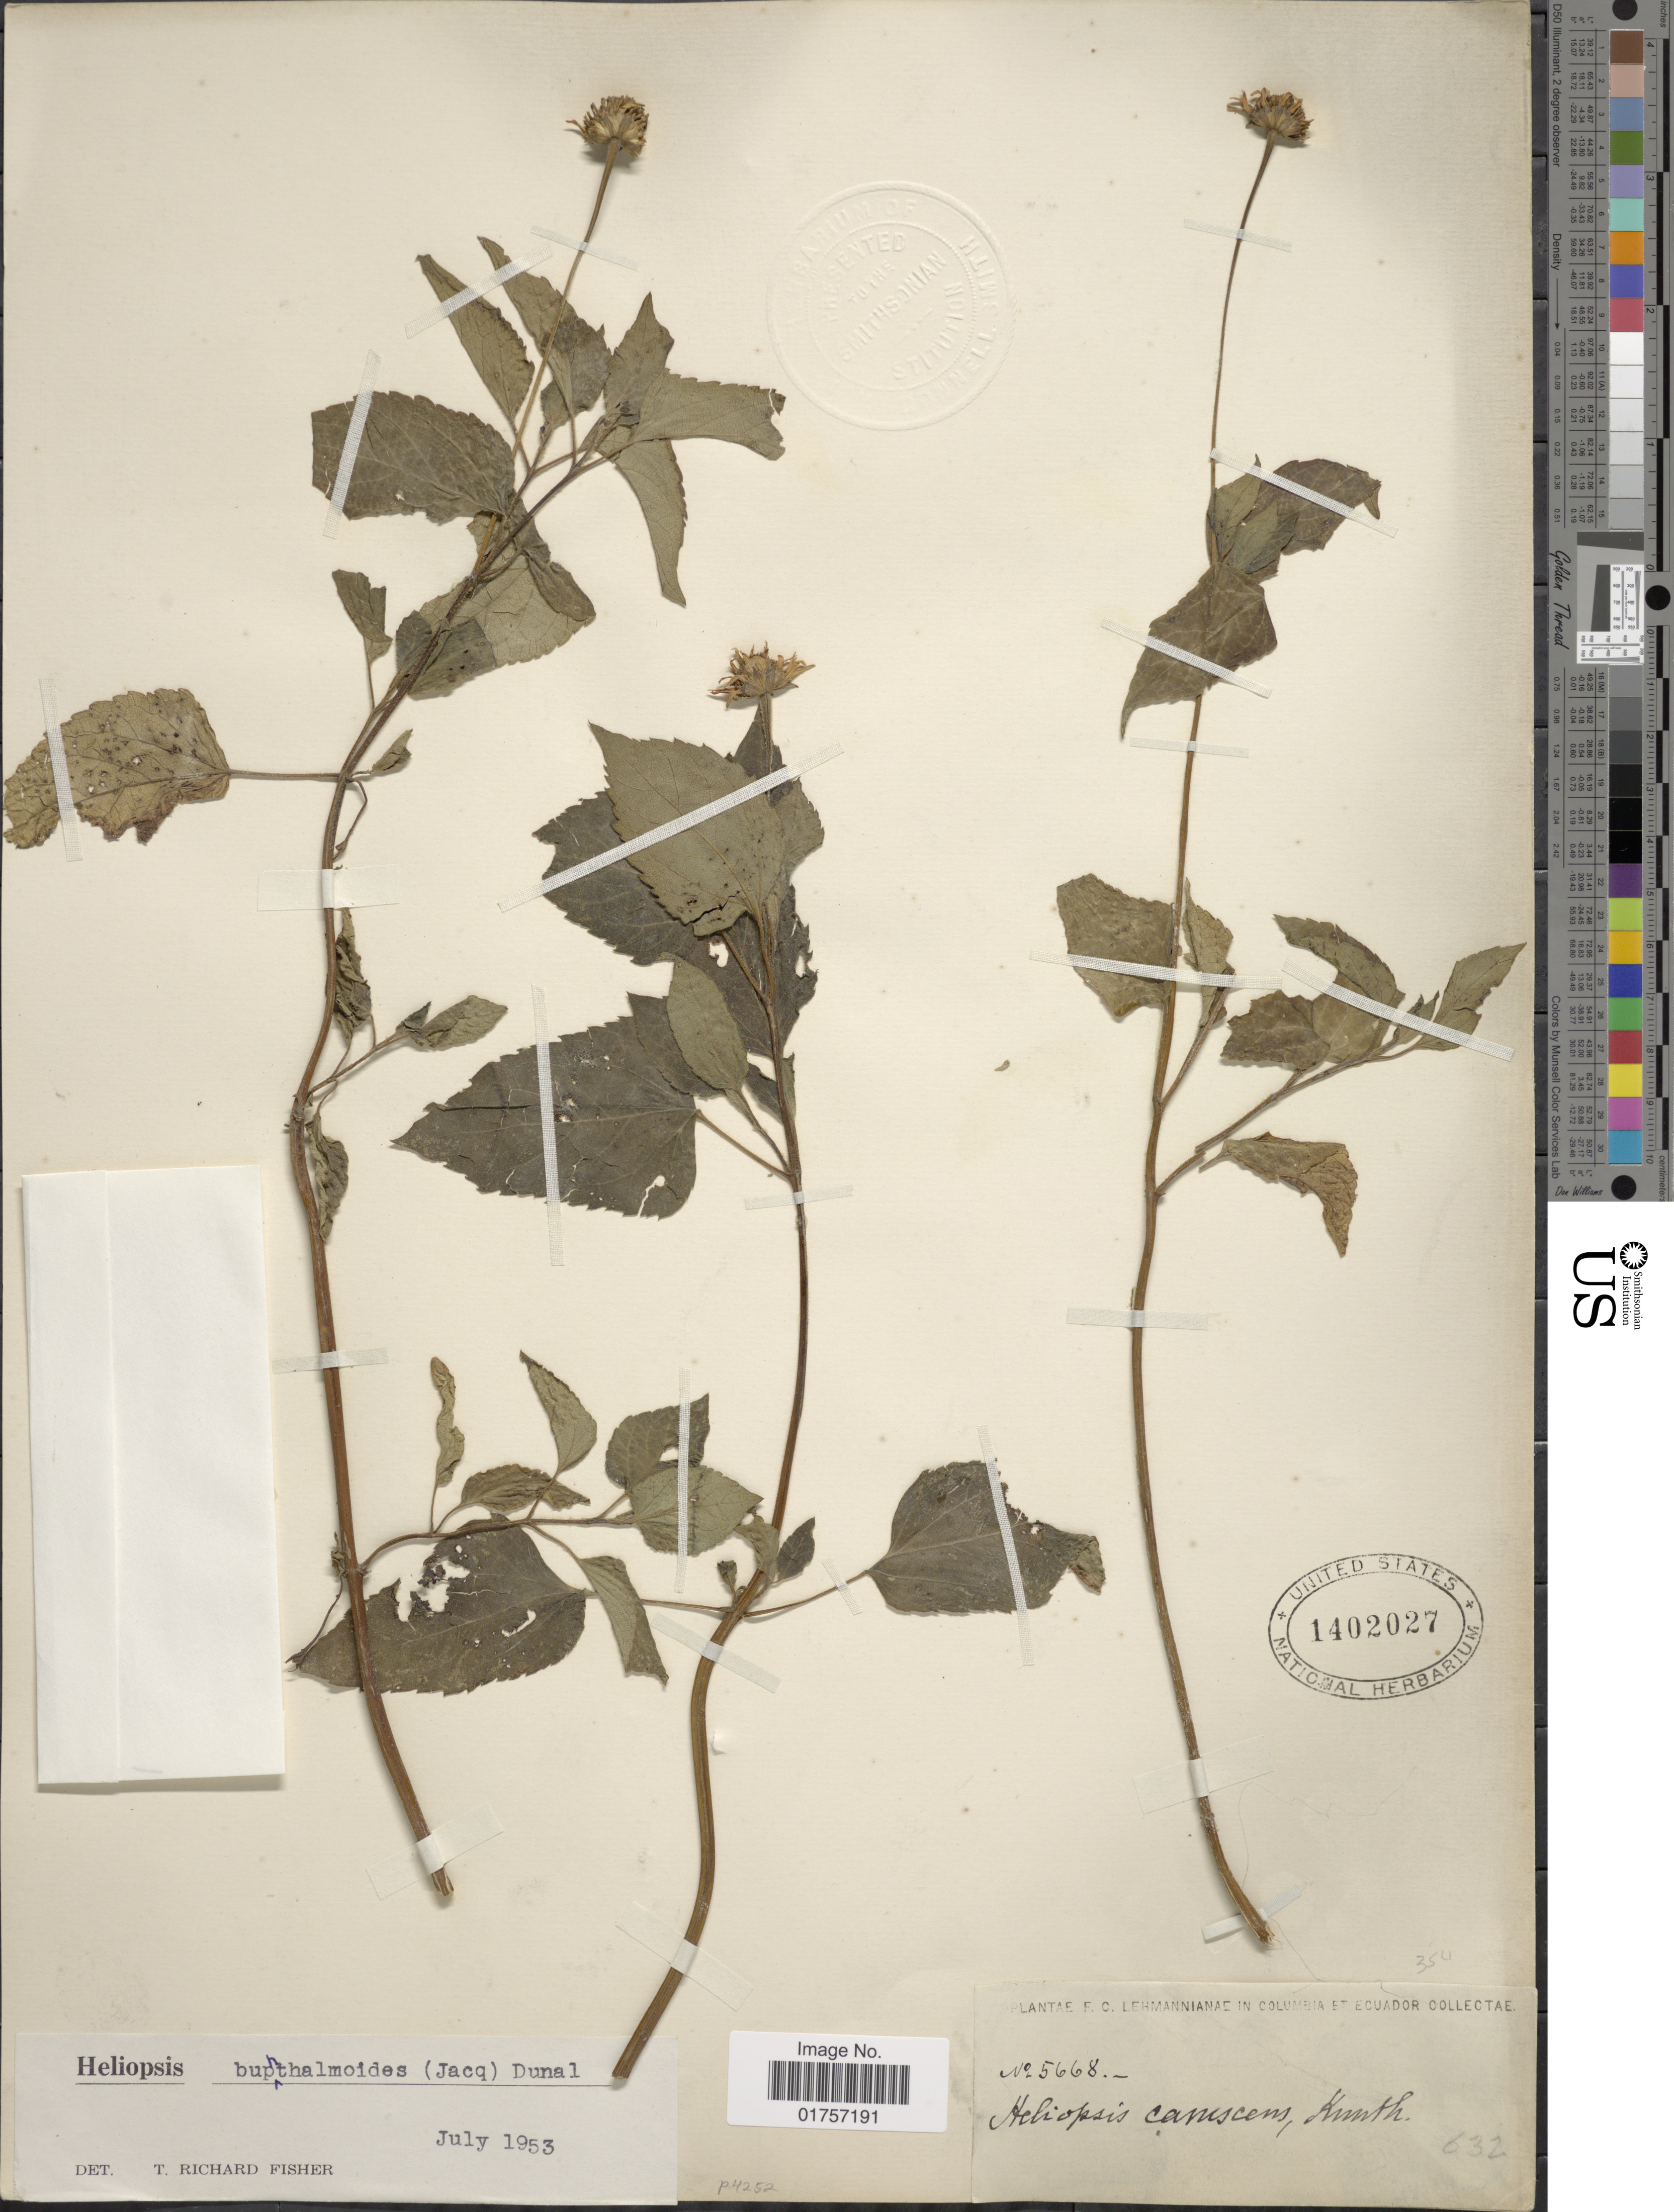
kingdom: Plantae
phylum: Tracheophyta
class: Magnoliopsida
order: Asterales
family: Asteraceae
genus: Heliopsis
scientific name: Heliopsis buphthalmoides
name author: (Jacq.) Dunal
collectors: F. C. Lehmann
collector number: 5668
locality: Columbia et Ecuador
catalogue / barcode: US 1402027